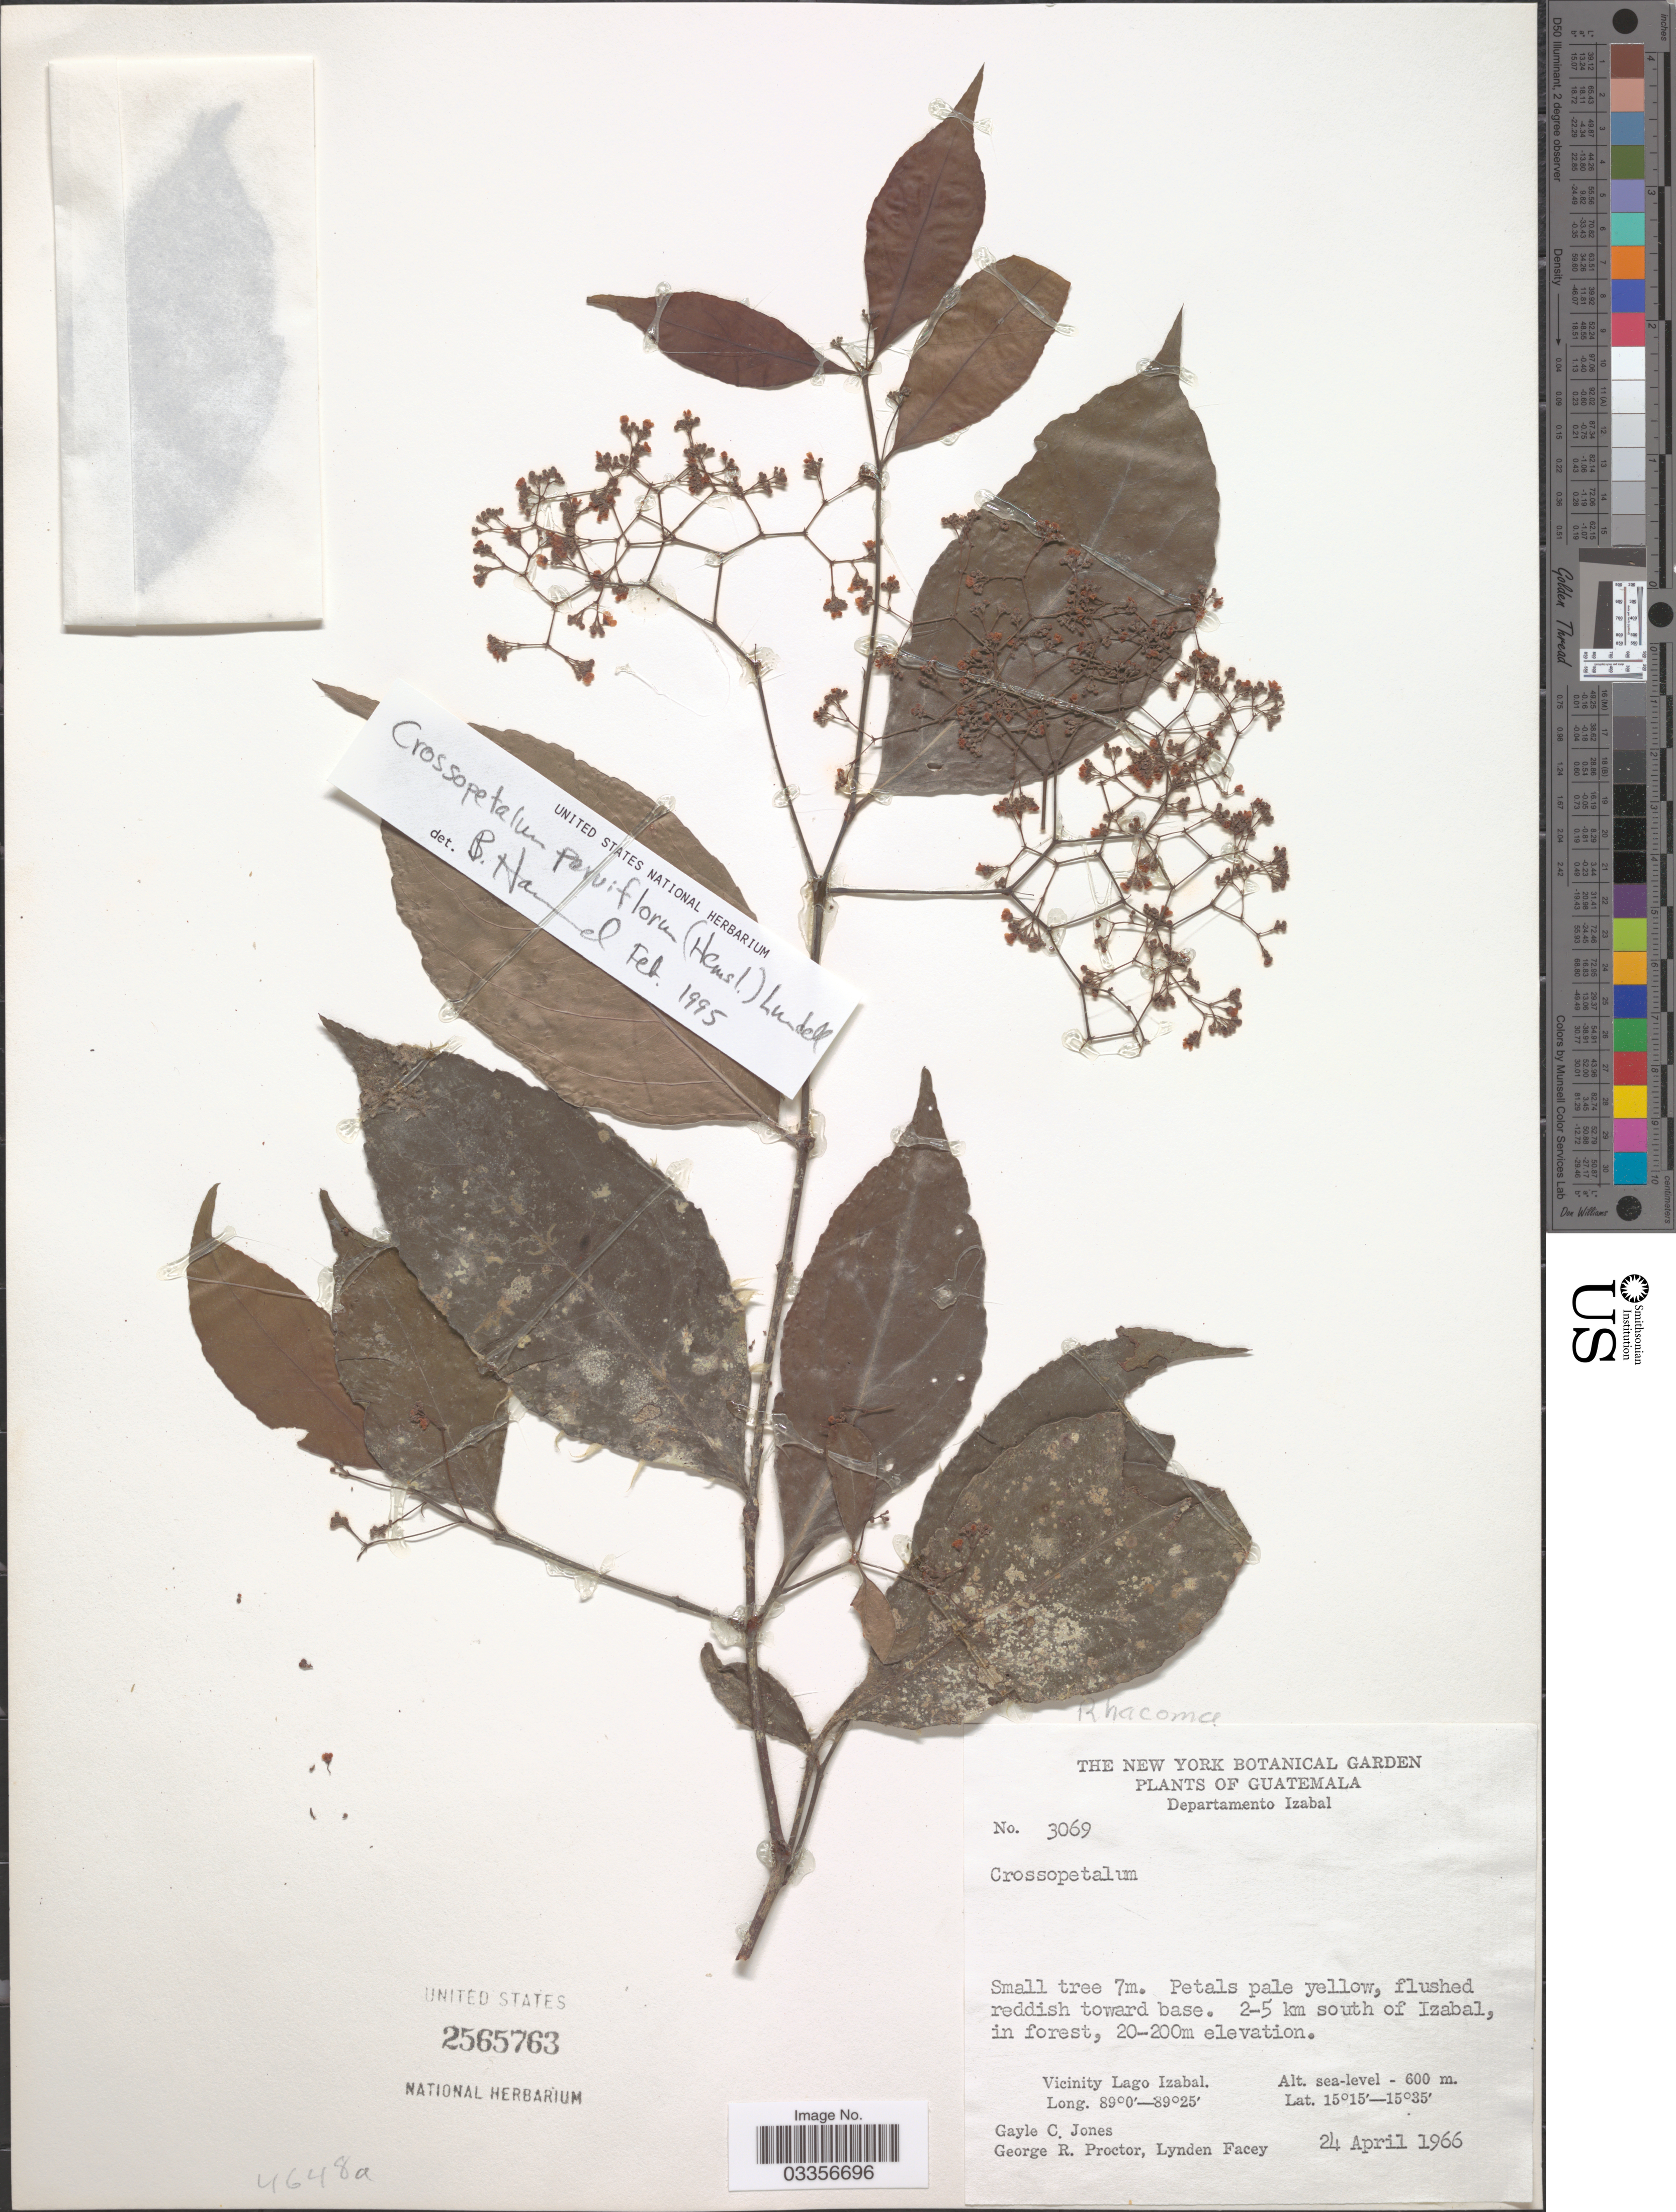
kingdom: Plantae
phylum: Tracheophyta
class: Magnoliopsida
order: Celastrales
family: Celastraceae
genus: Crossopetalum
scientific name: Crossopetalum parviflorum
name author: L.O. Williams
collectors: G. C. Jones, G. Proctor & L. Facey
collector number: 3069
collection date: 1966-04-24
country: Guatemala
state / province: Izabal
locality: Departamento Izabal, 2-5 km south of Izabal, in forest. Vicinity of Lago Izabal.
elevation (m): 0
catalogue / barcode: US 2565763